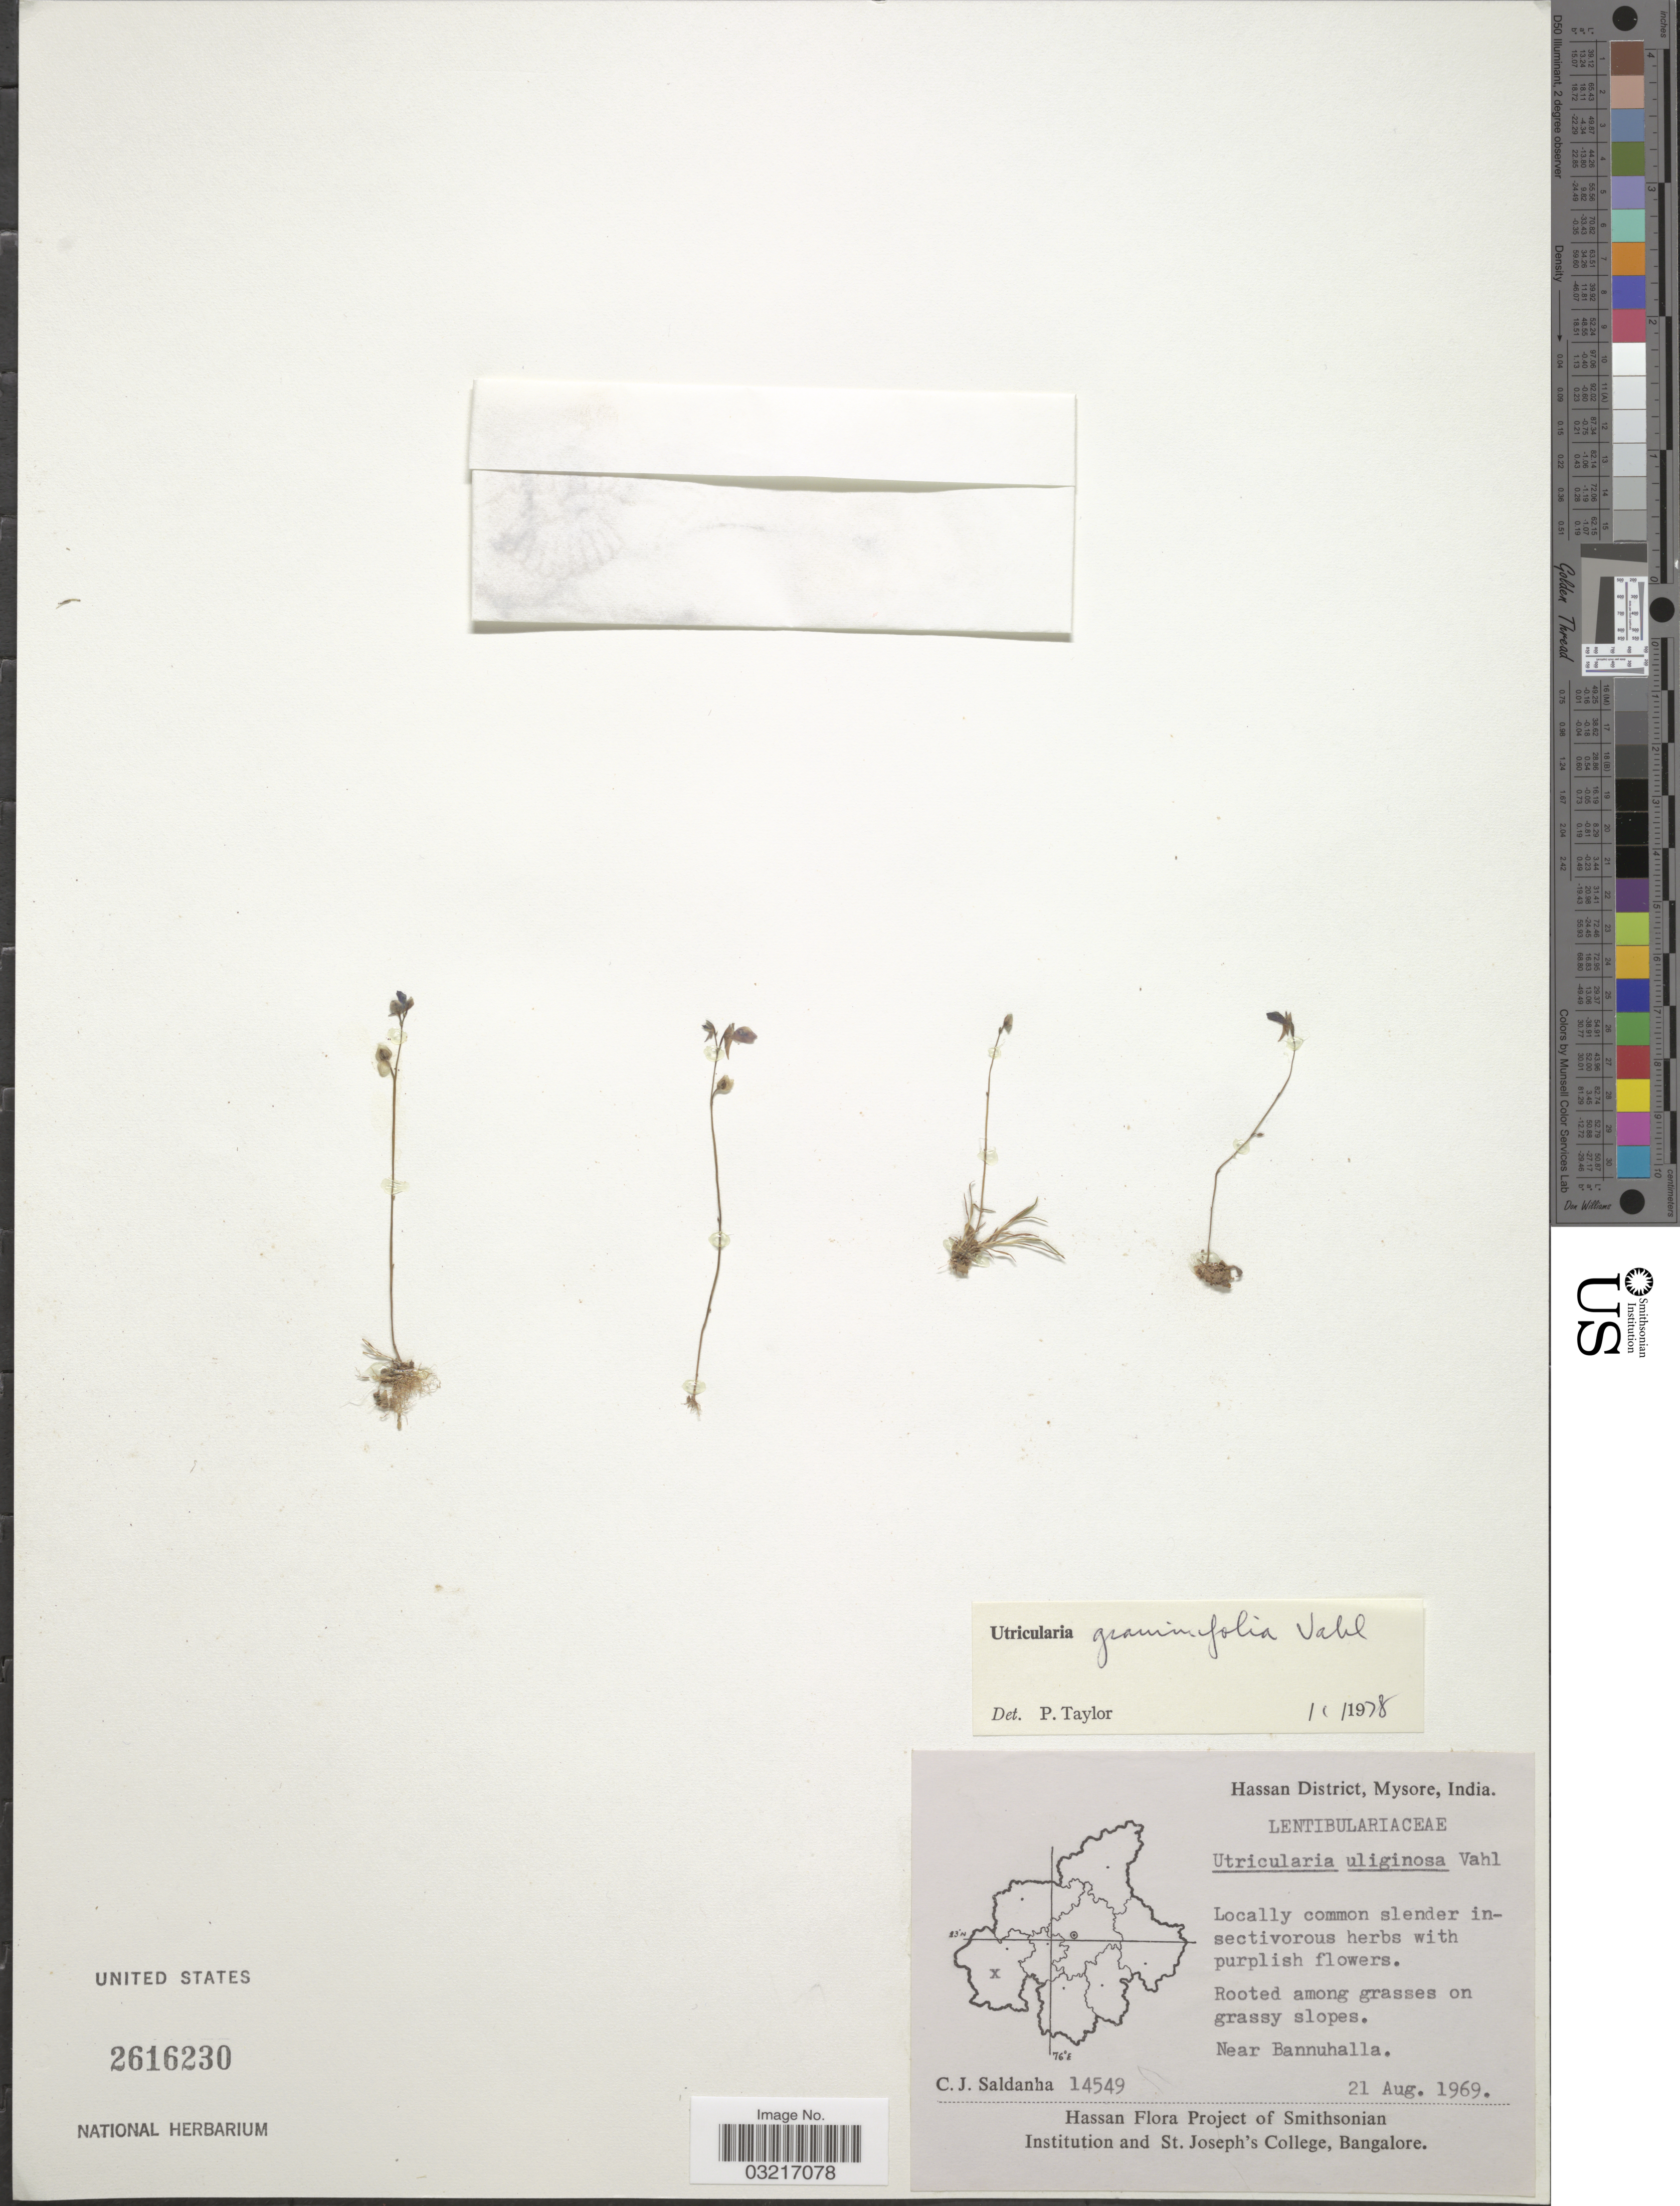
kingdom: Plantae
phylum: Tracheophyta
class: Magnoliopsida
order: Lamiales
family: Lentibulariaceae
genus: Utricularia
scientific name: Utricularia graminifolia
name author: Vahl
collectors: C. J. Saldanha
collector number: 14549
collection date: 1969-08-21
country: India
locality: Hassan District, Mysore, Near Bannuhalla.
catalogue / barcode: US 2616230